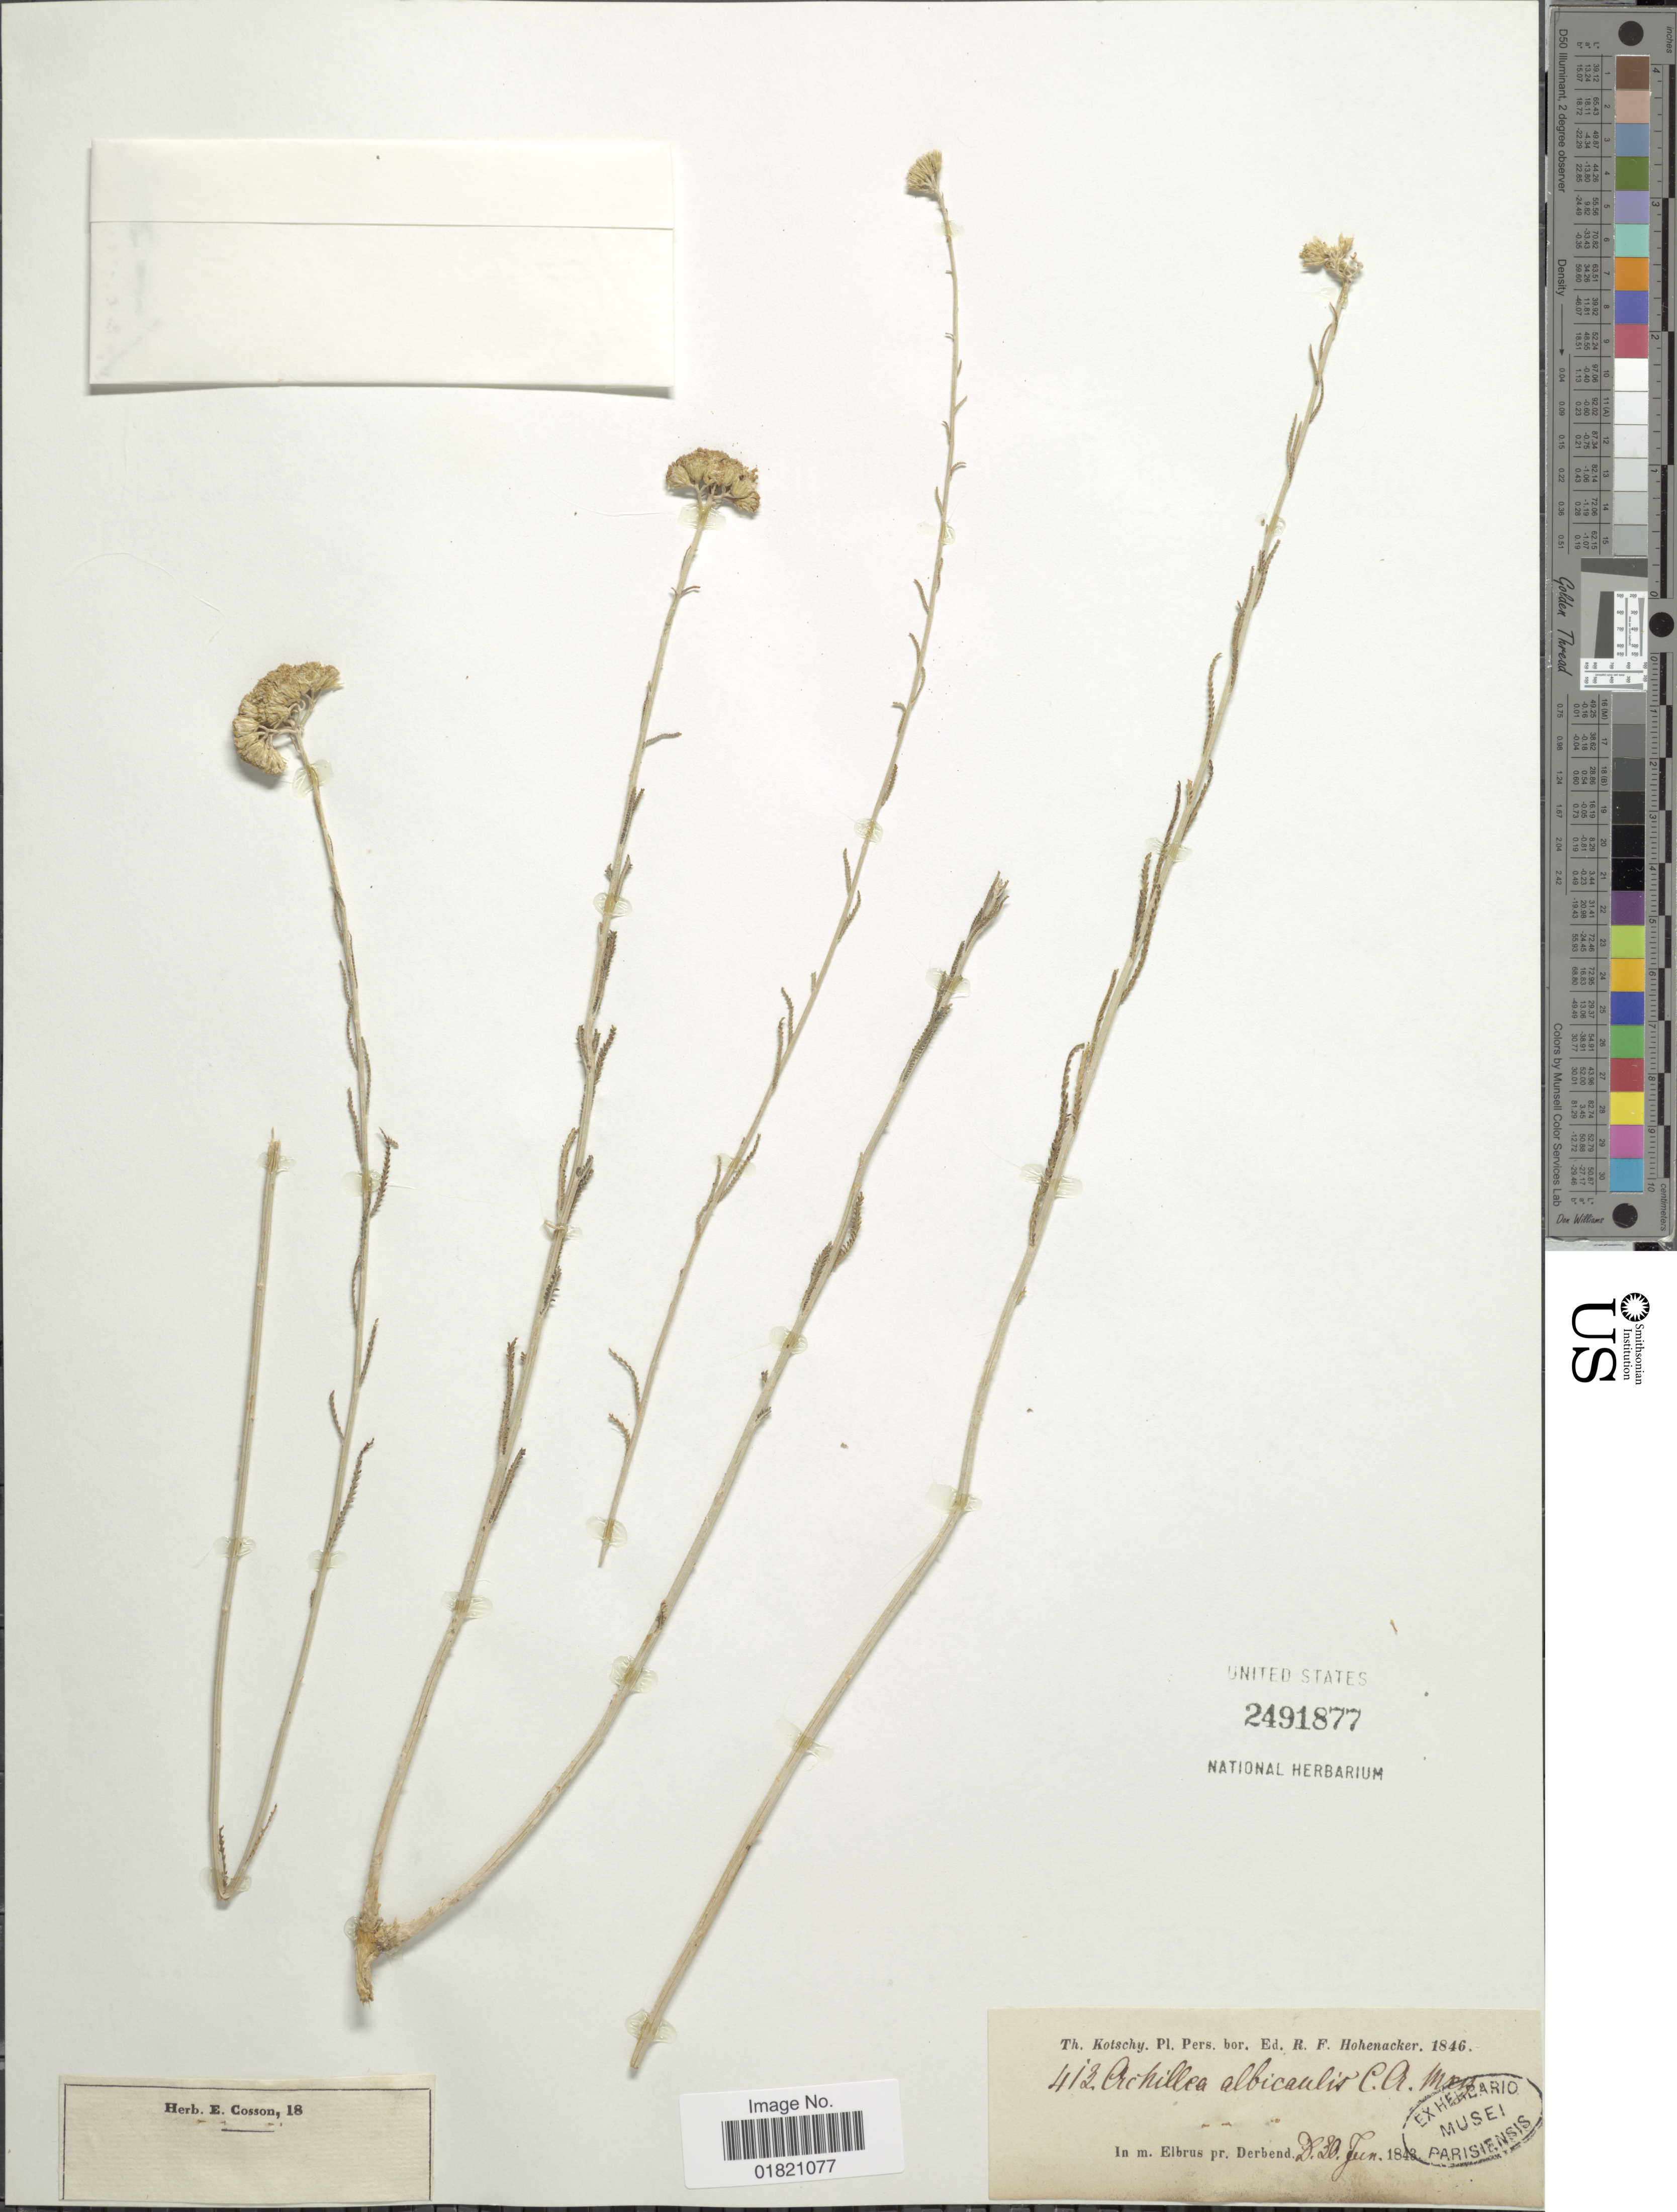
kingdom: Plantae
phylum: Tracheophyta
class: Magnoliopsida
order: Asterales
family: Asteraceae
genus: Achillea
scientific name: Achillea albicaulis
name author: C.A. Mey.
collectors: K. G. Kotschy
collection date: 1843-06-30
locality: Pers. bor. In m. Elbrus pr. Derbend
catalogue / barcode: US 2491877